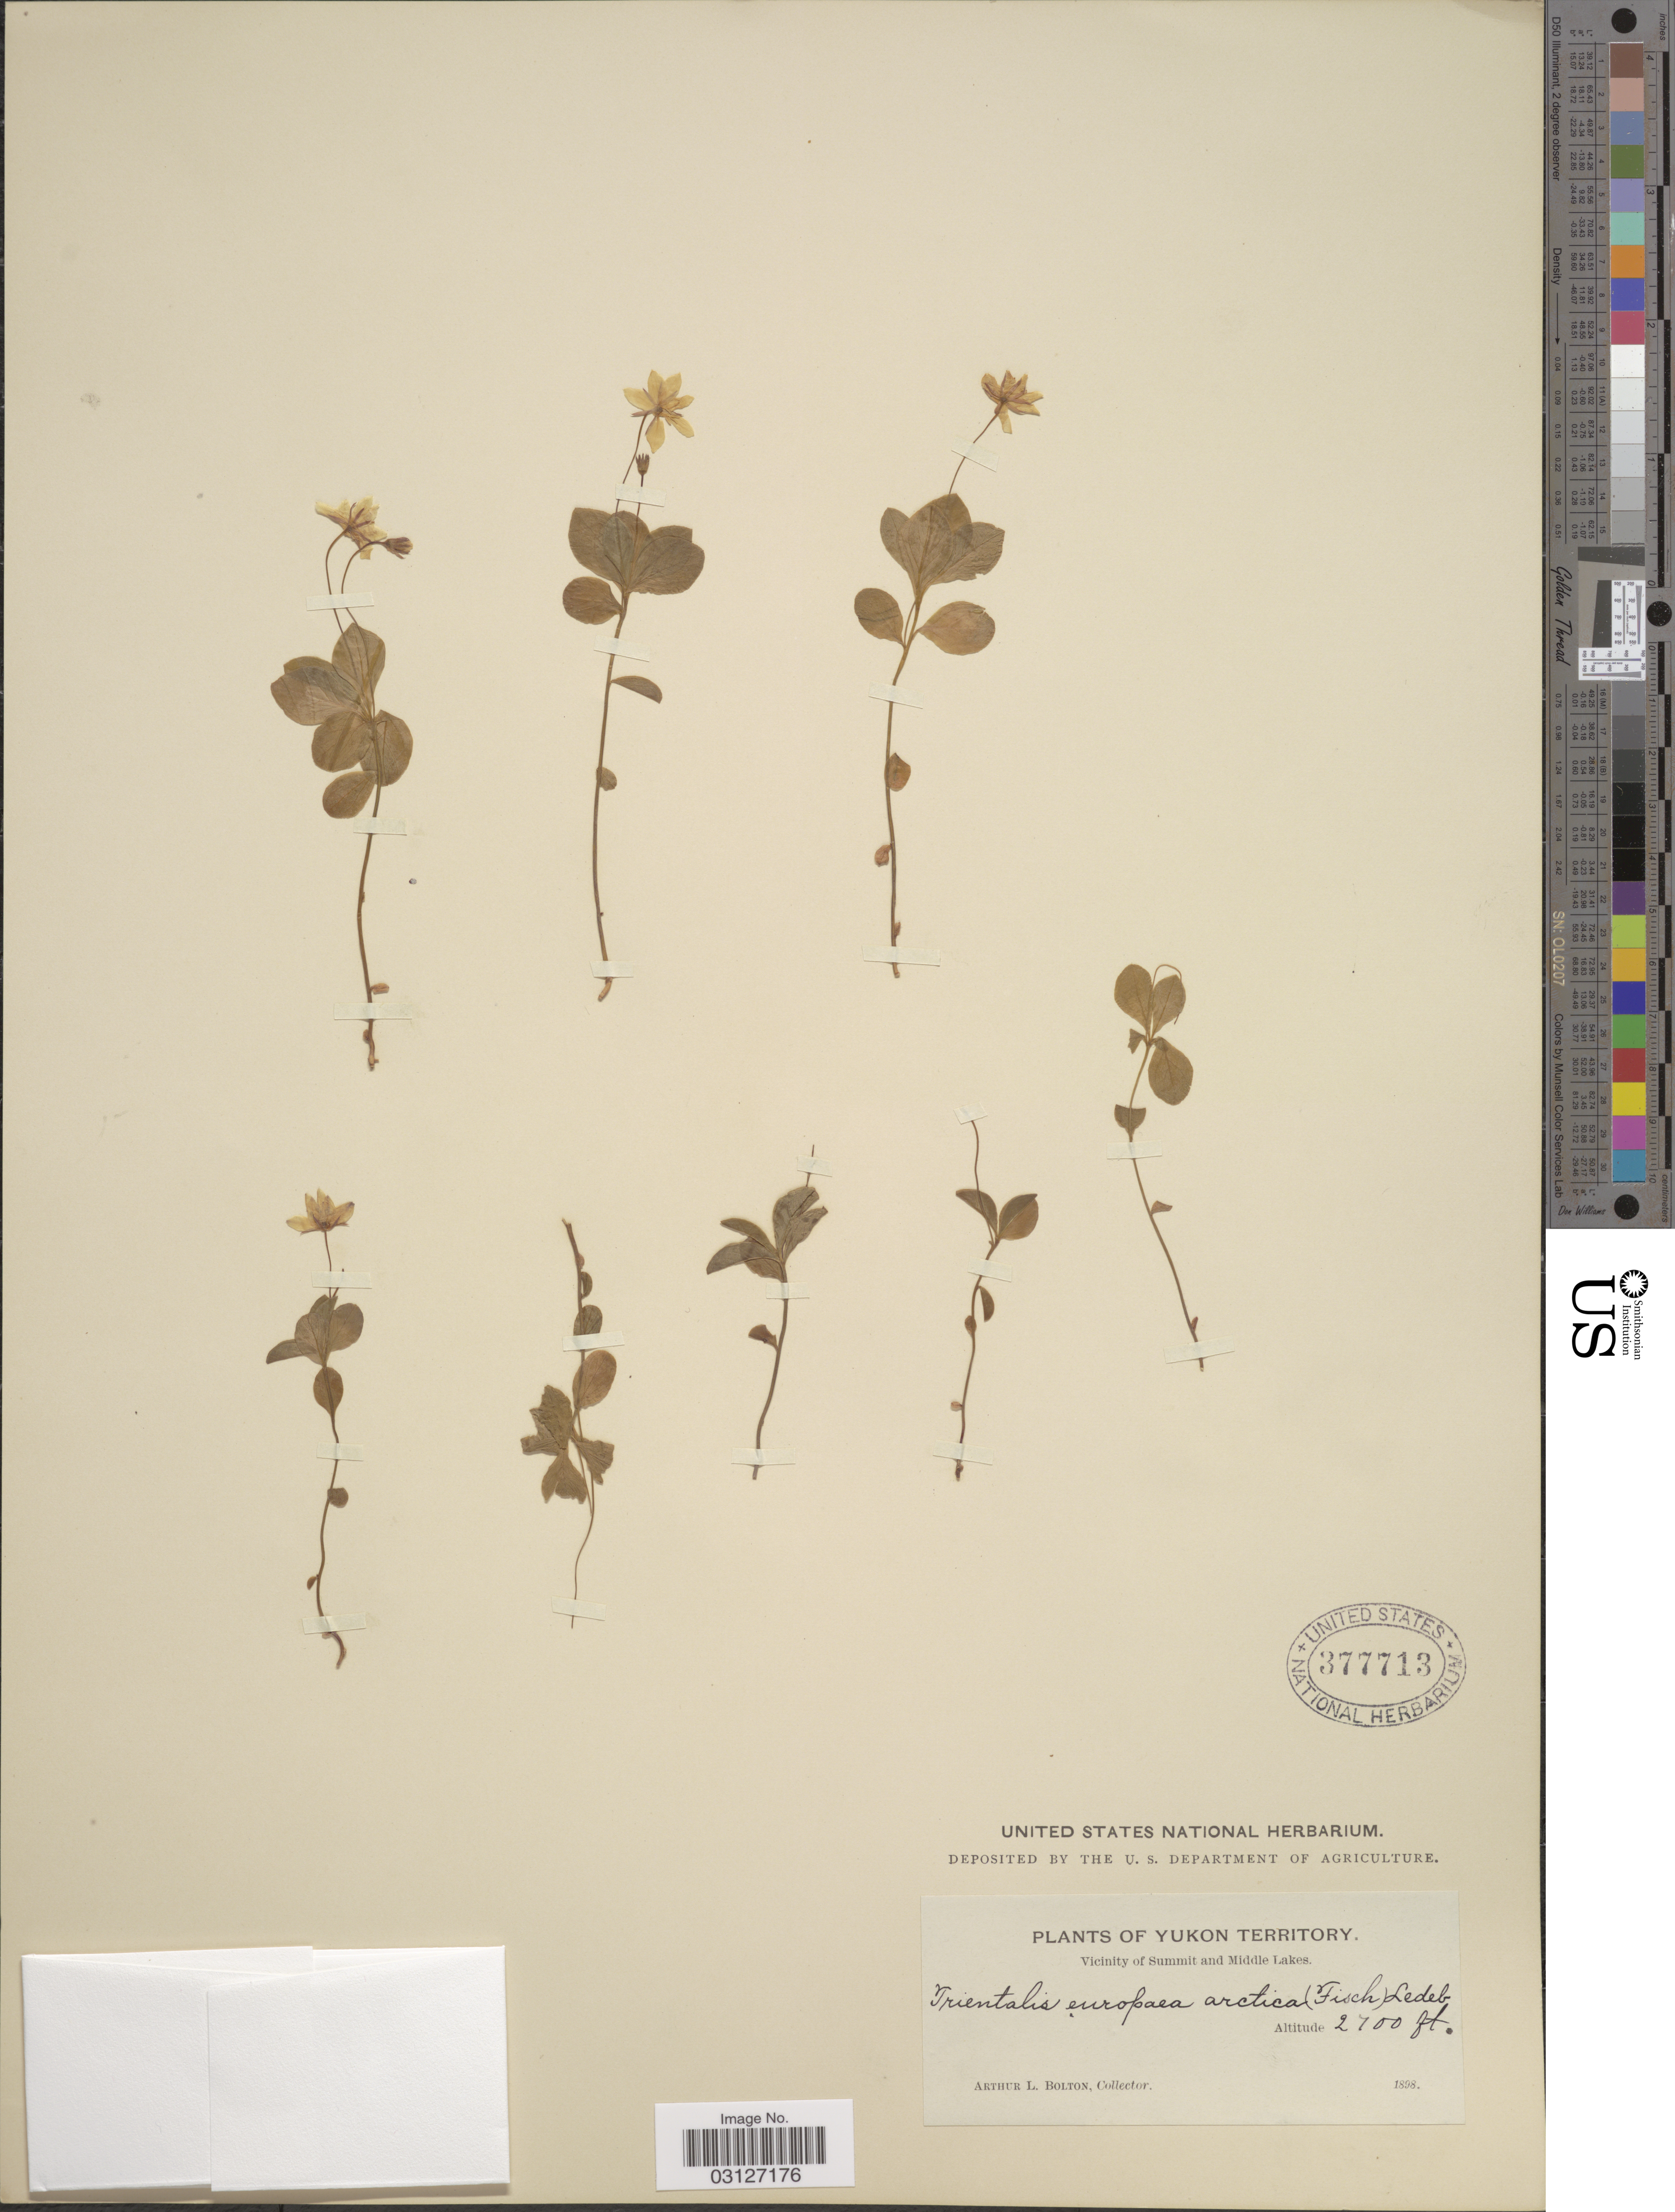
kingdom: Plantae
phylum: Tracheophyta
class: Magnoliopsida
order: Ericales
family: Primulaceae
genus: Trientalis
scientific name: Trientalis europaea subsp. arctica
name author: (Fisch. ex Hook.) Hultén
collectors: A. Bolton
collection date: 1898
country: Canada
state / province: Yukon Territory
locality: Vicinity of Summit and Middle Lakes.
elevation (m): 823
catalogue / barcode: US 377713